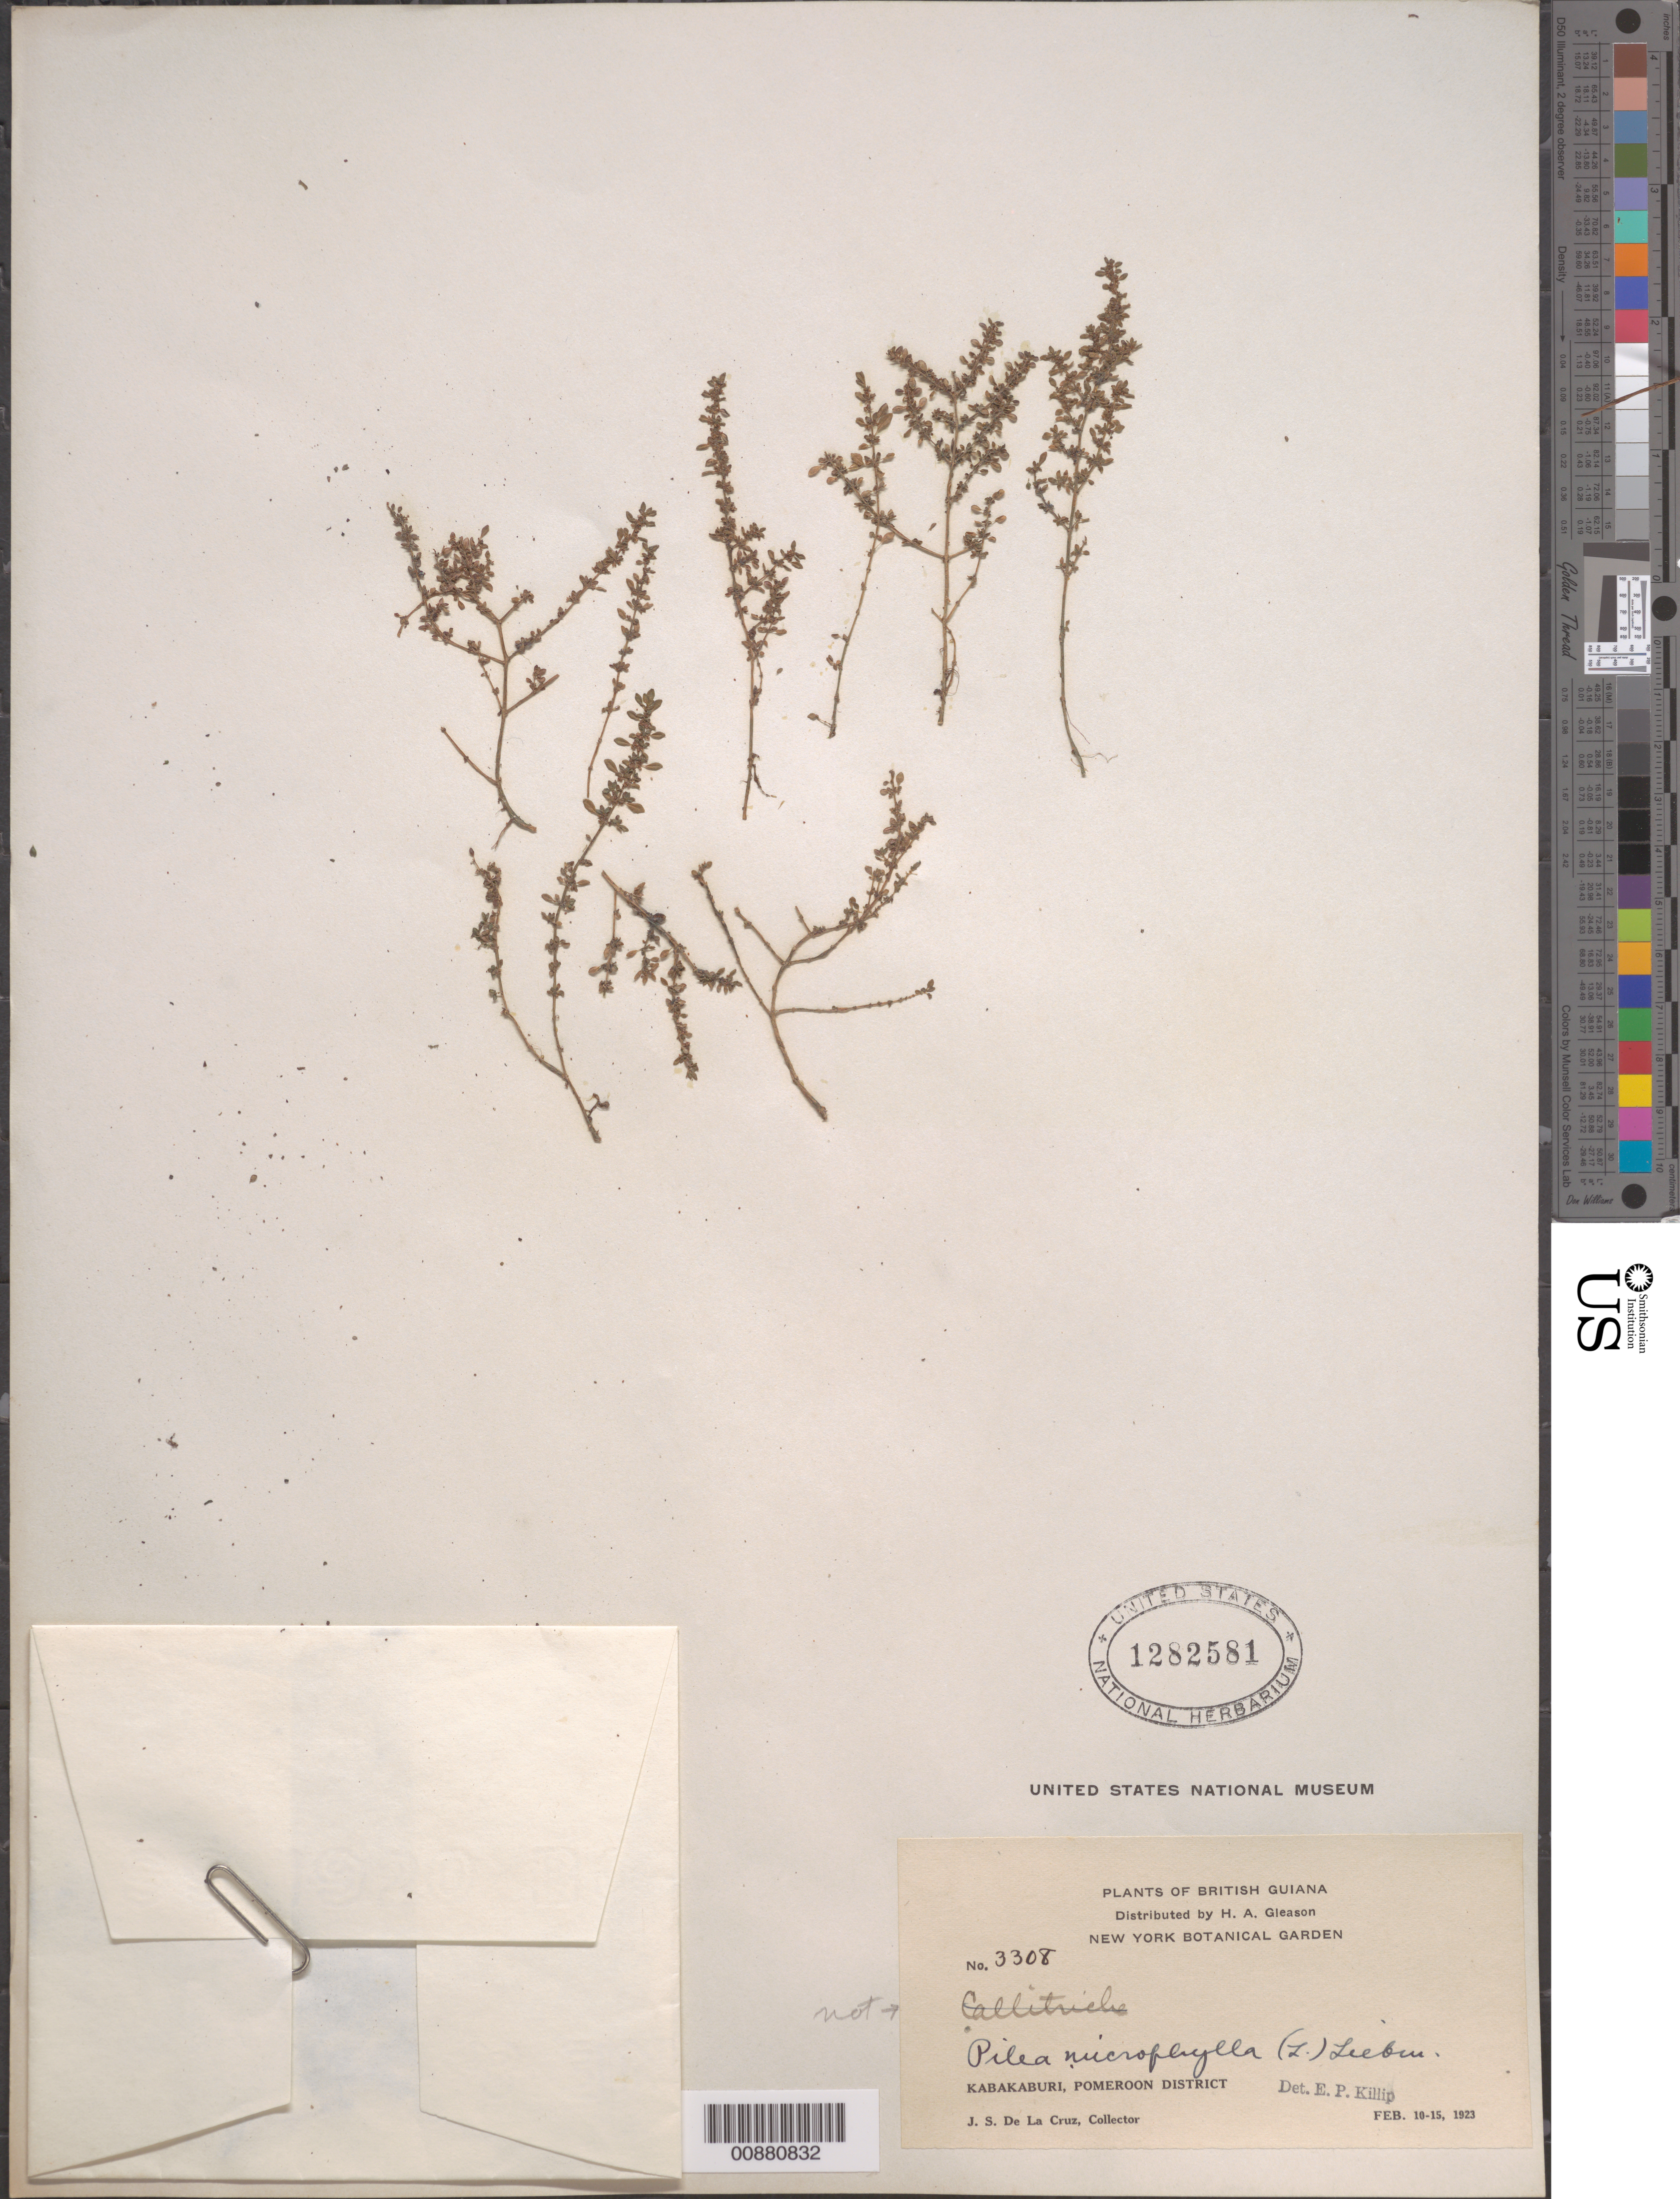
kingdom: Plantae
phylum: Tracheophyta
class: Magnoliopsida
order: Rosales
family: Urticaceae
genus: Pilea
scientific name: Pilea microphylla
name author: (L.) Liebm.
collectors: J. S. de la Cruz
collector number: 3308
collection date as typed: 10-Feb-23 to 15-Feb-23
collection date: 1923-02-10/1923-02-15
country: Guyana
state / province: Pomeroon-Supenaam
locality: Kabakaburi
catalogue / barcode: US 1282581